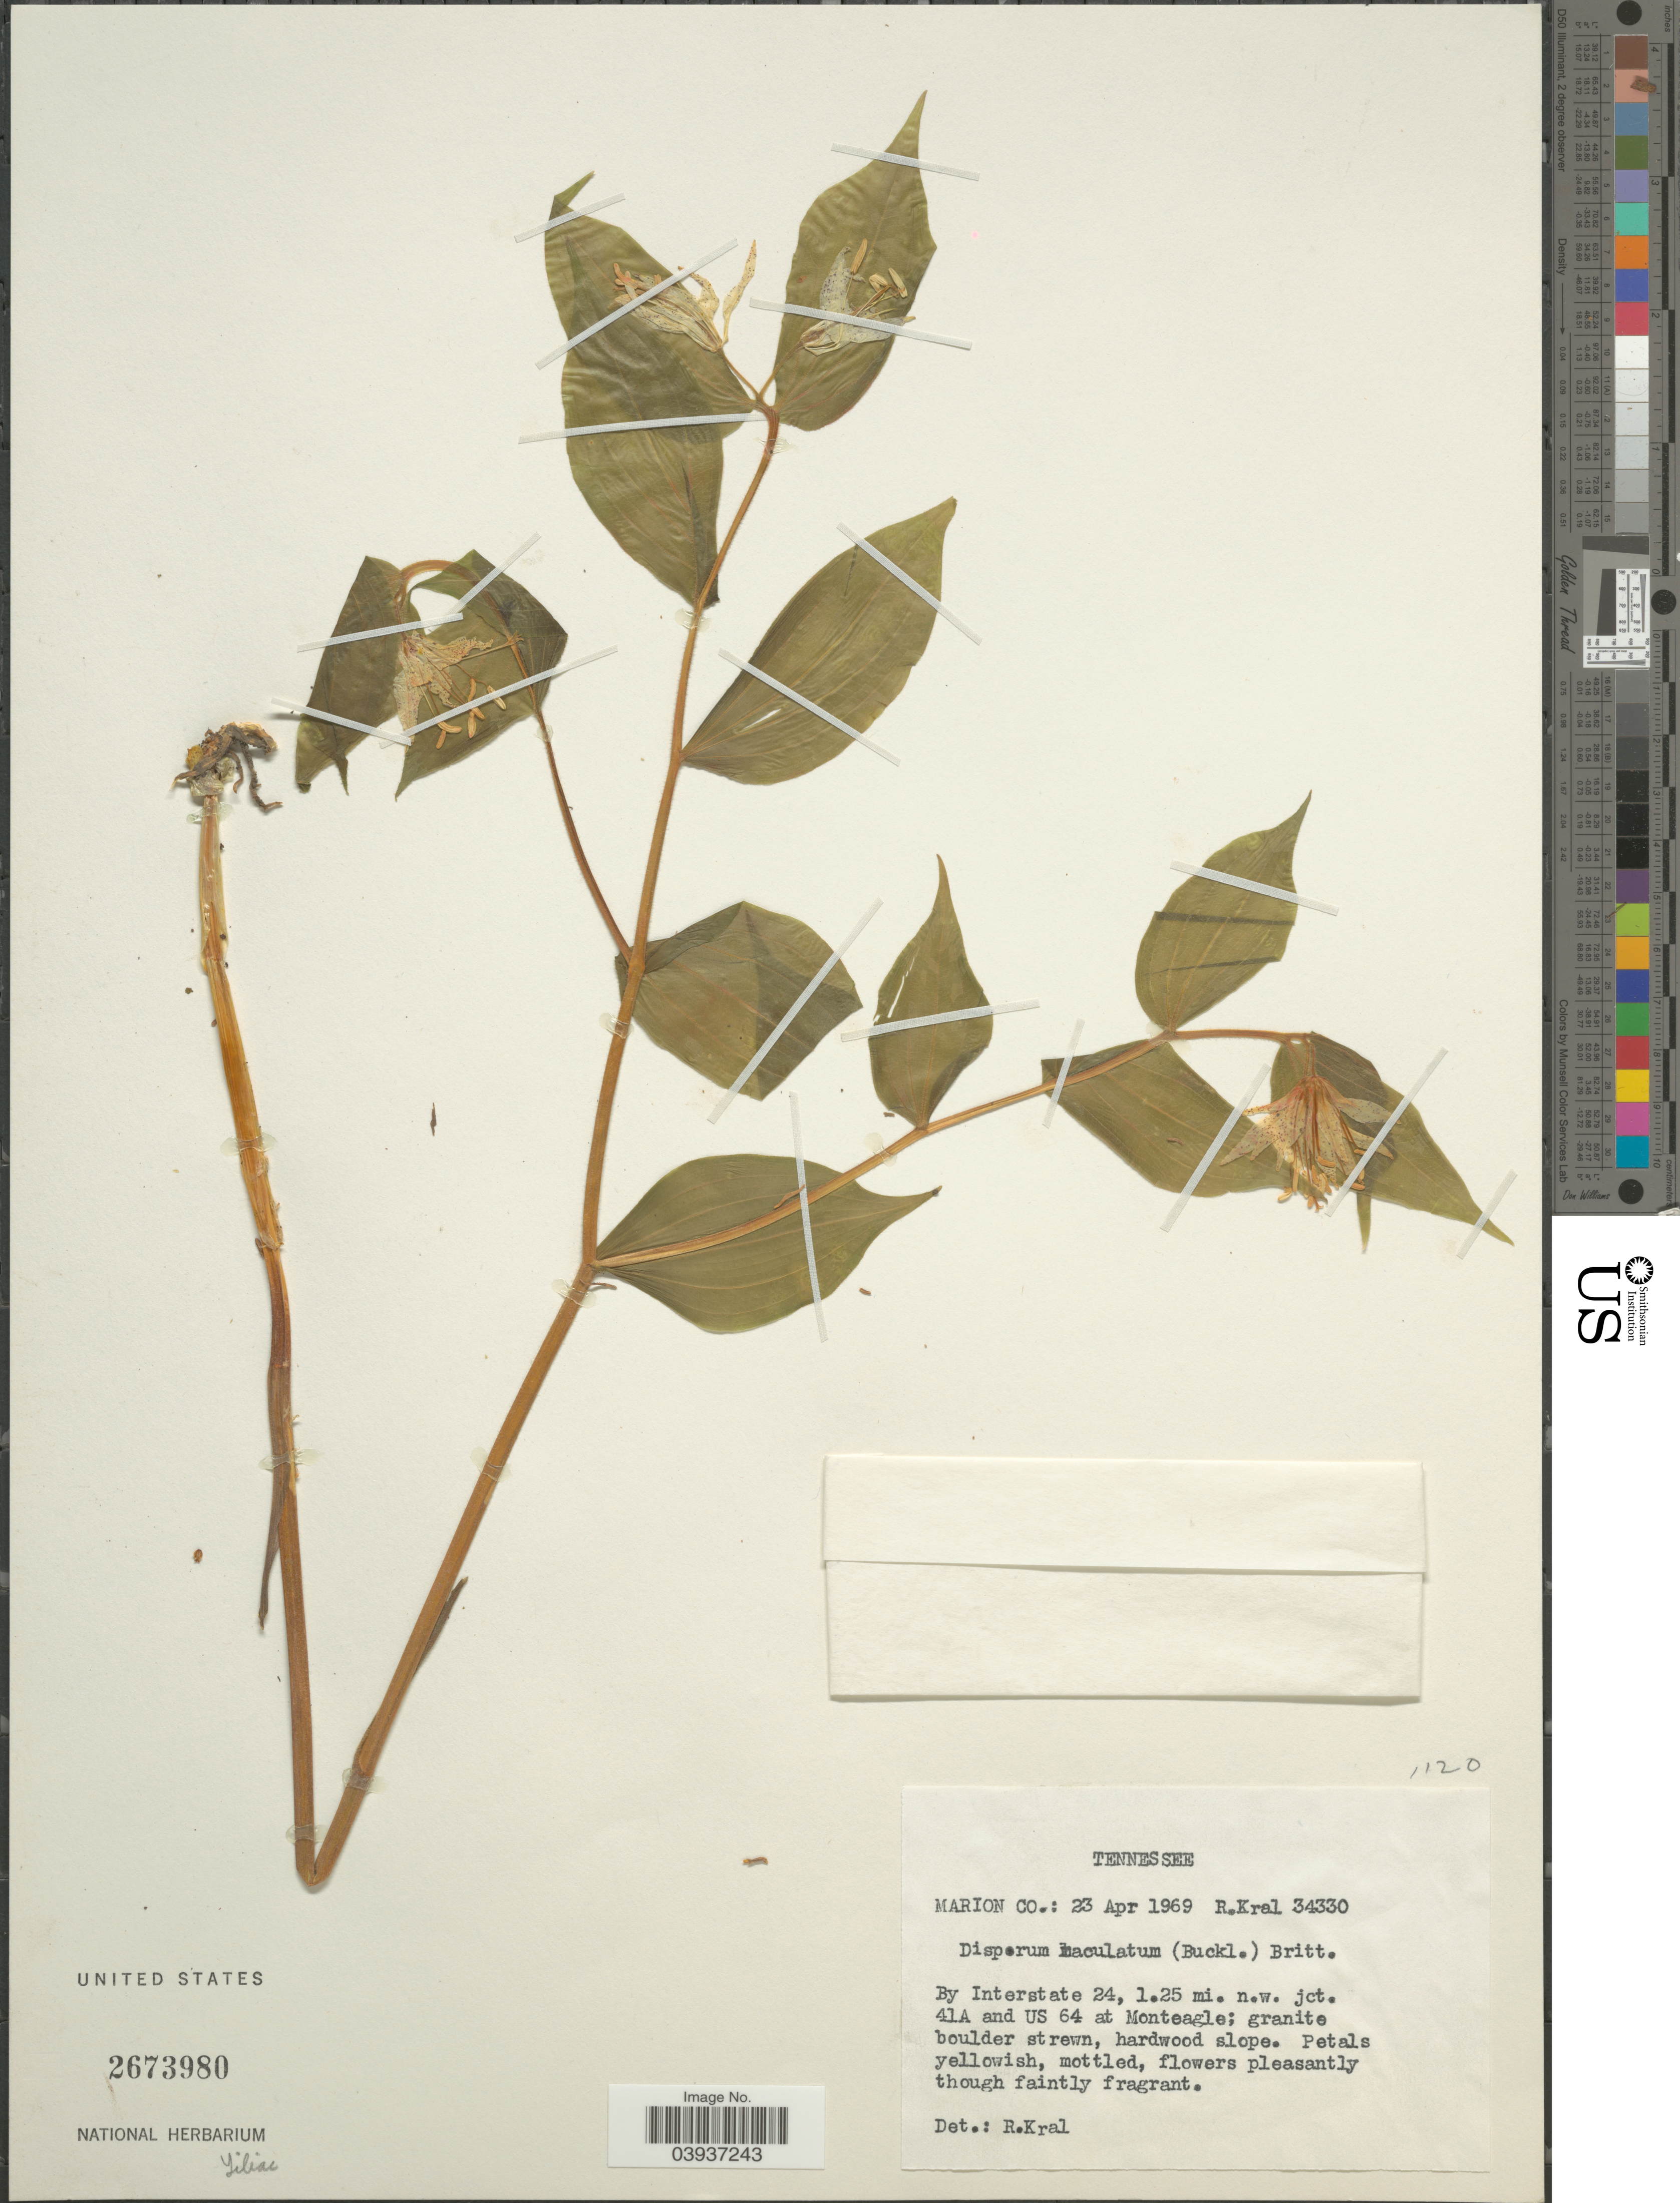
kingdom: Plantae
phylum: Tracheophyta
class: Liliopsida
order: Liliales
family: Colchicaceae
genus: Disporum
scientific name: Disporum maculatum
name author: (Buckley) Britton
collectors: R. Kral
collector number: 34330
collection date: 1969-04-23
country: United States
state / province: Tennessee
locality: Marion Co.: By Interstate 24, 1.25 mi. n.w. jct. 41A and US 64 at Monteagle; granite boulder strewn, hardwood slope.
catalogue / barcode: US 2673980